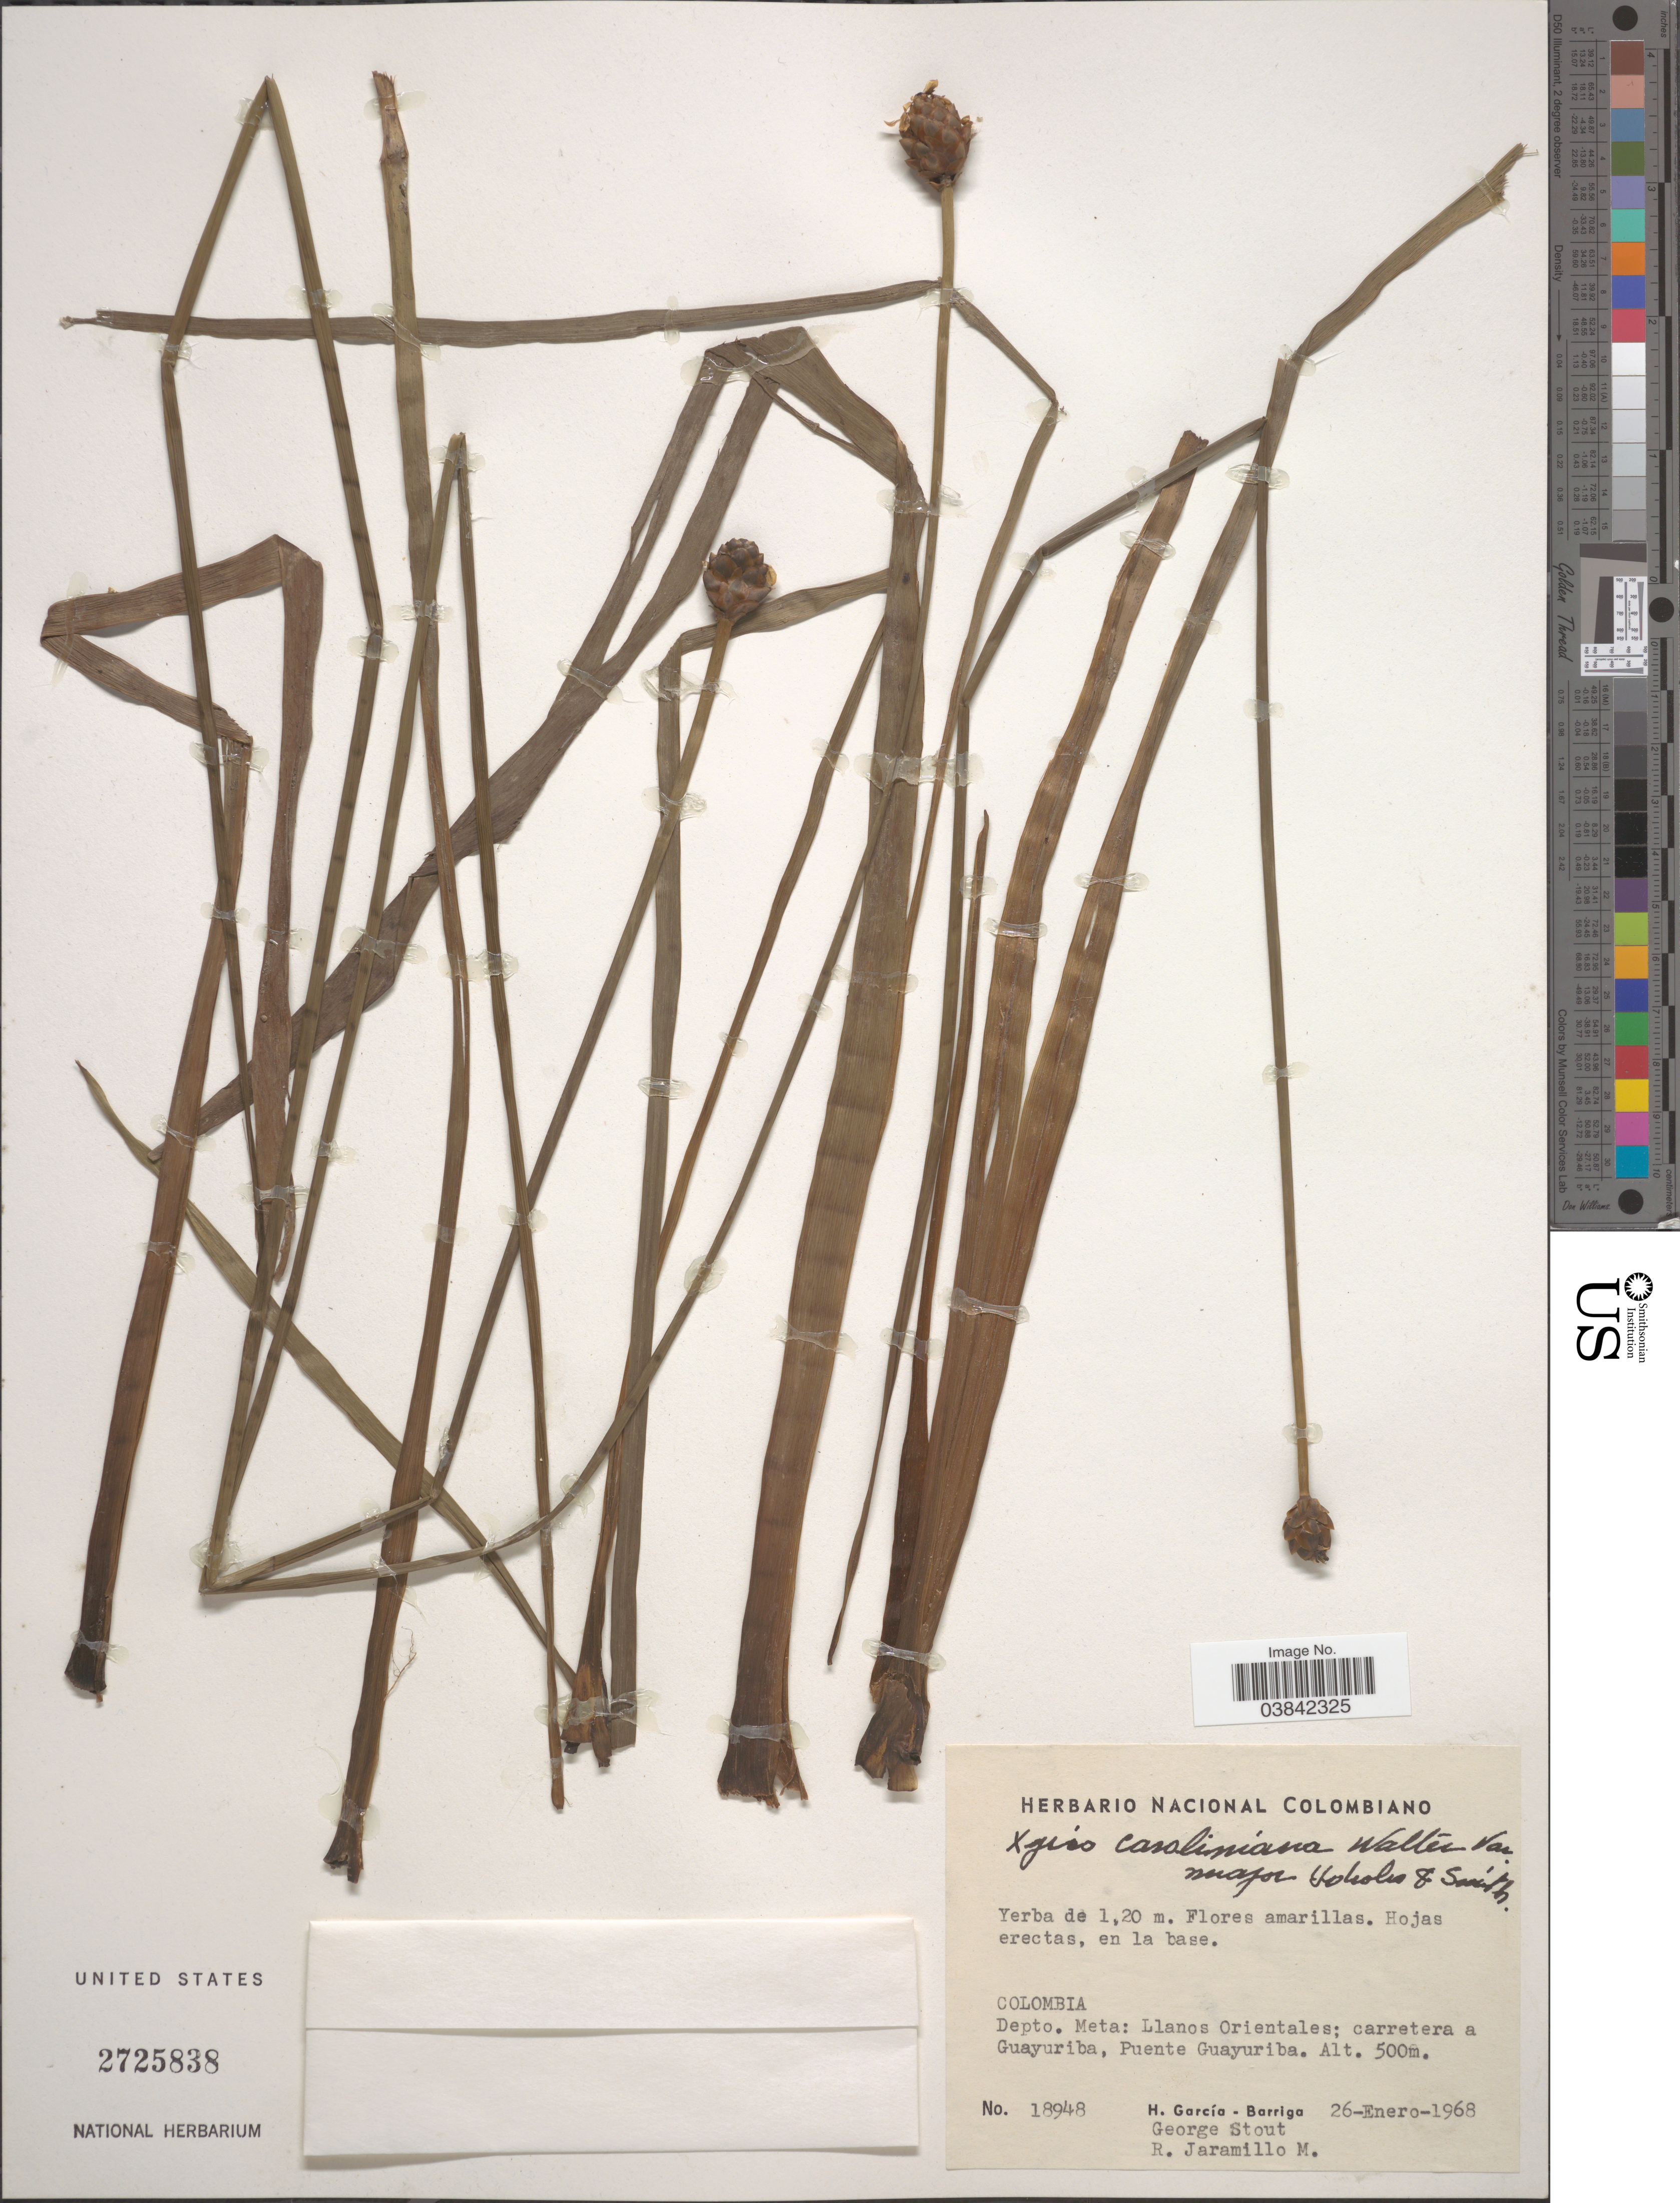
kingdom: Plantae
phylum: Tracheophyta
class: Liliopsida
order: Poales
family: Xyridaceae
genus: Xyris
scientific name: Xyris laxifolia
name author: Mart.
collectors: H. García Barriga, G. Stout & R. Jaramillo M.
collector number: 18948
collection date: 1968-01-26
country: Colombia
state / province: Meta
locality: Depto. Meta: Llanos Orientales; carretera a Guayuriba, Puente Guayuriba.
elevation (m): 500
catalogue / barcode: US 2725838